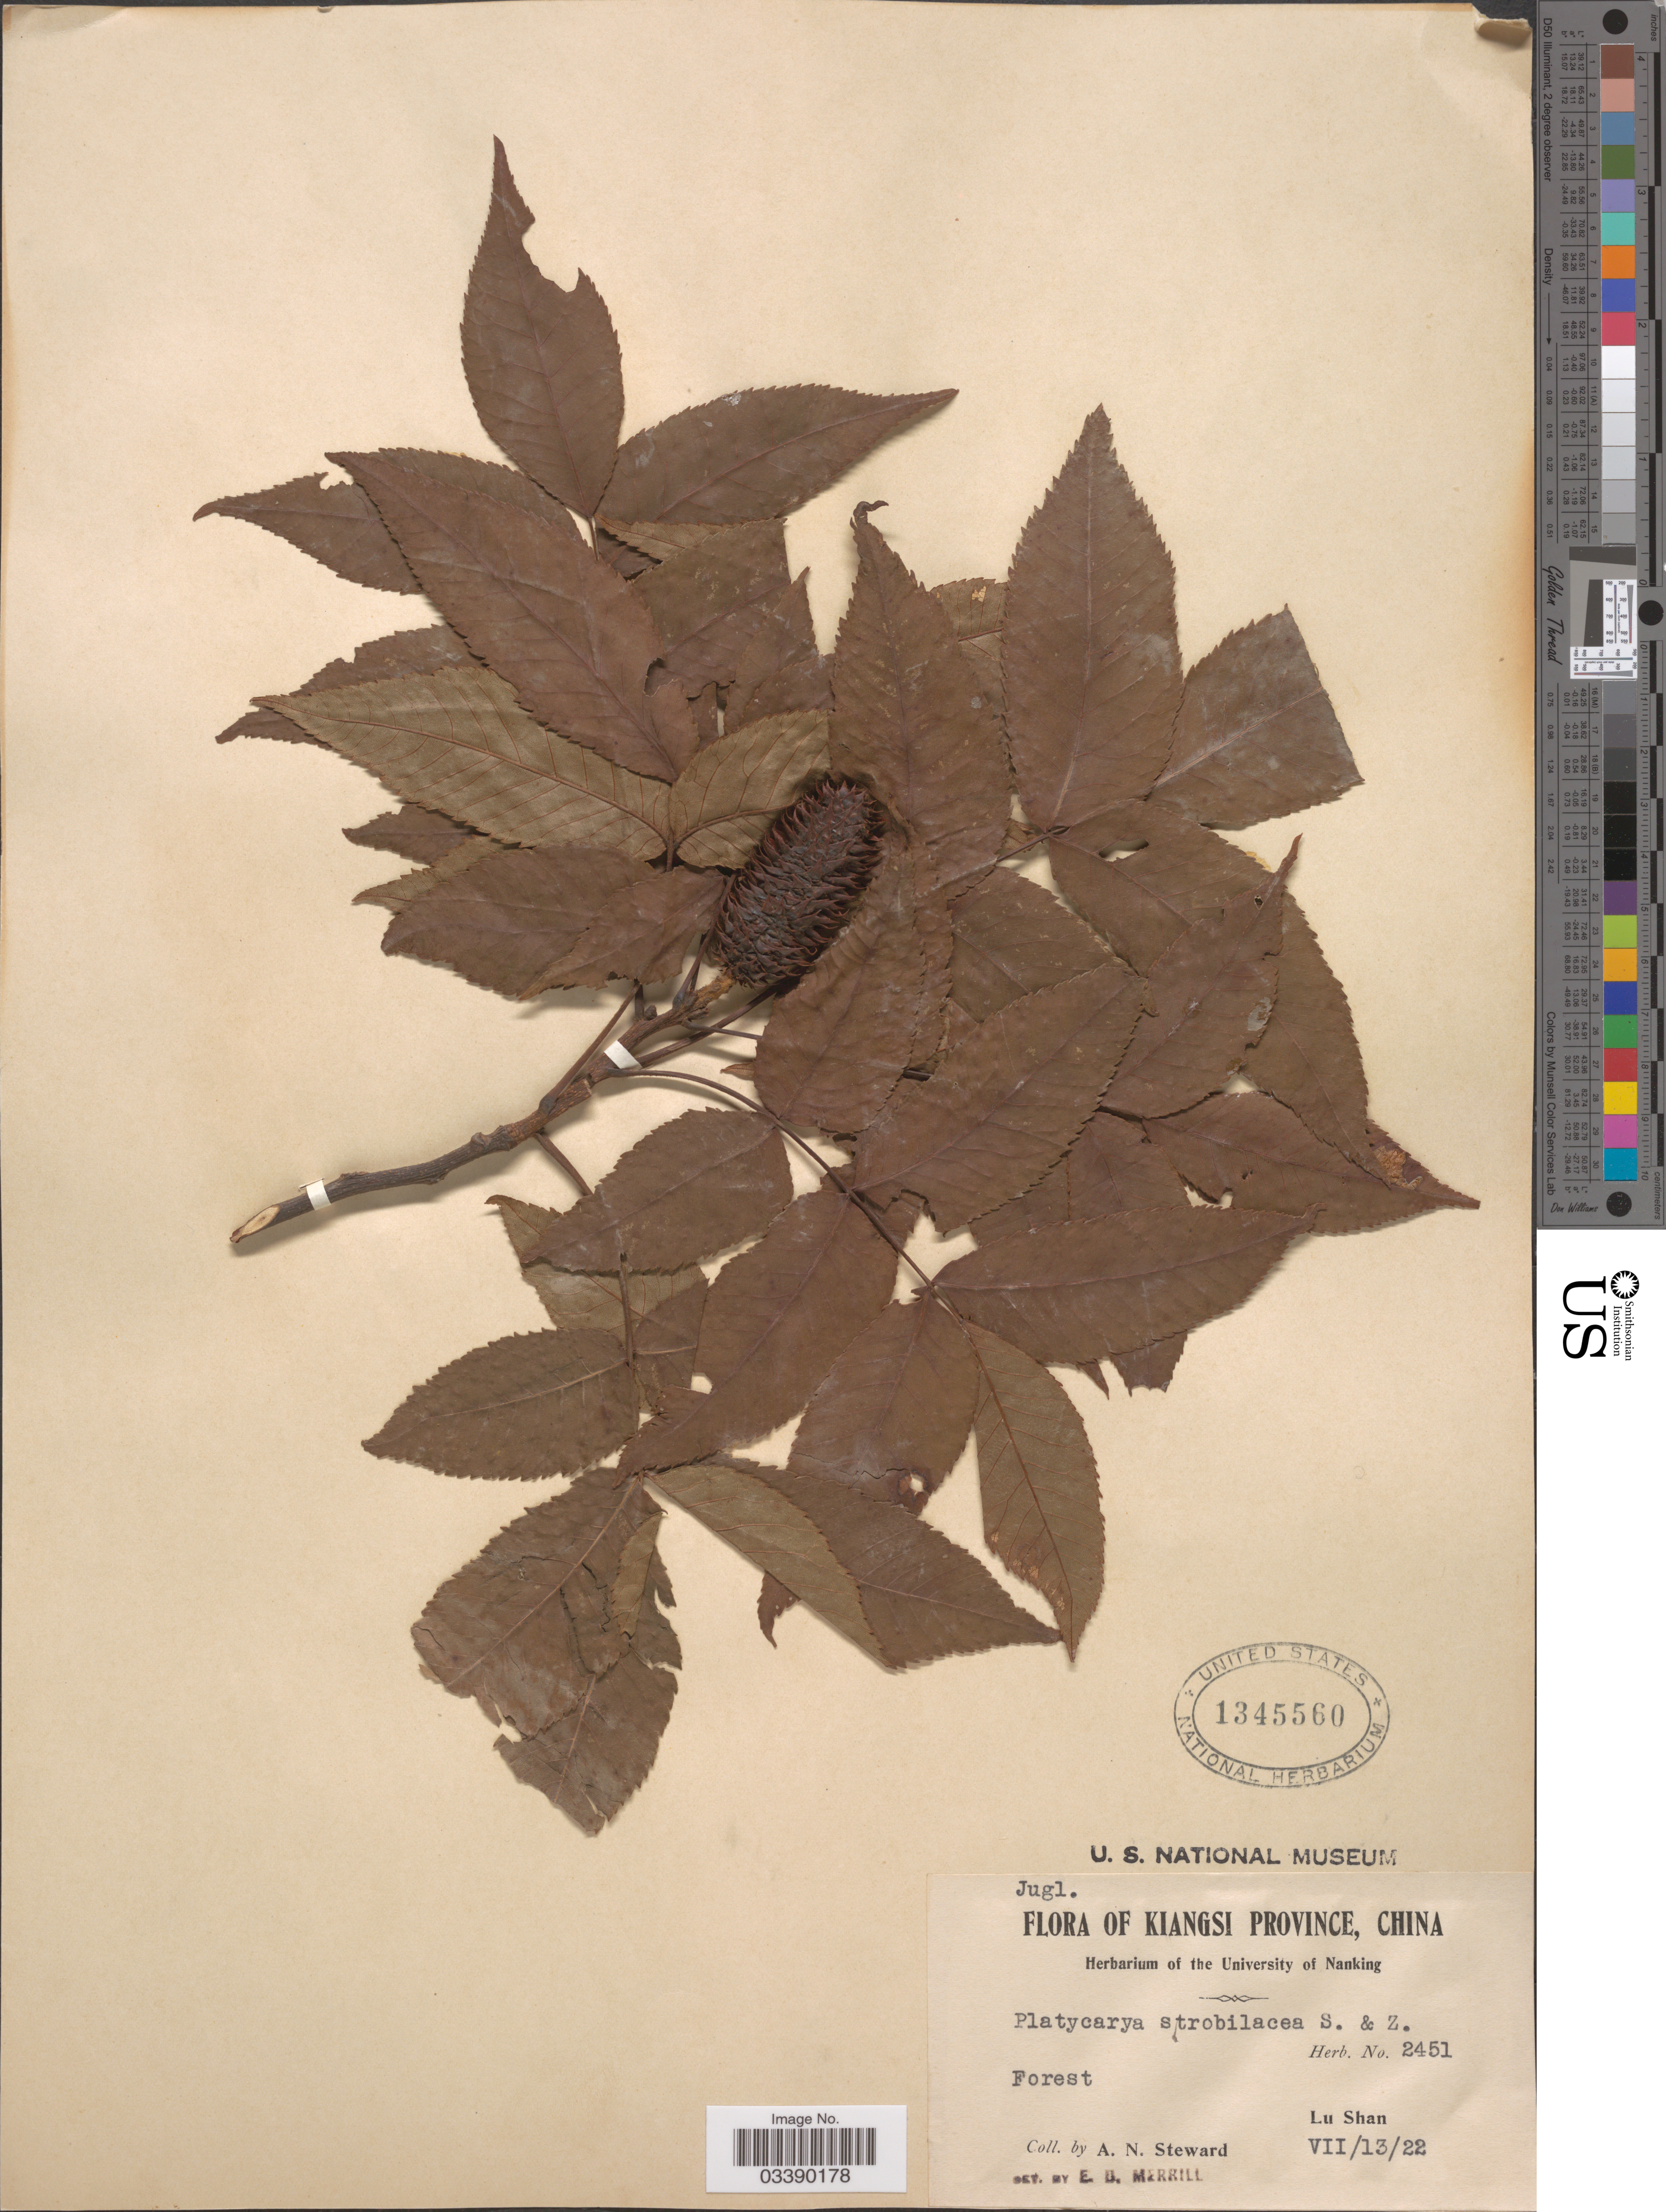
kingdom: Plantae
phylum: Tracheophyta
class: Magnoliopsida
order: Fagales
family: Juglandaceae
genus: Platycarya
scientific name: Platycarya strobilacea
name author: Siebold & Zucc.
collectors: A. N. Steward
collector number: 2451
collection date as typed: Transcribed d/m/y: 13/7/22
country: China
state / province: Jiangxi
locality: Kiangsi Province. Lu Shan.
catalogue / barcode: US 1345560